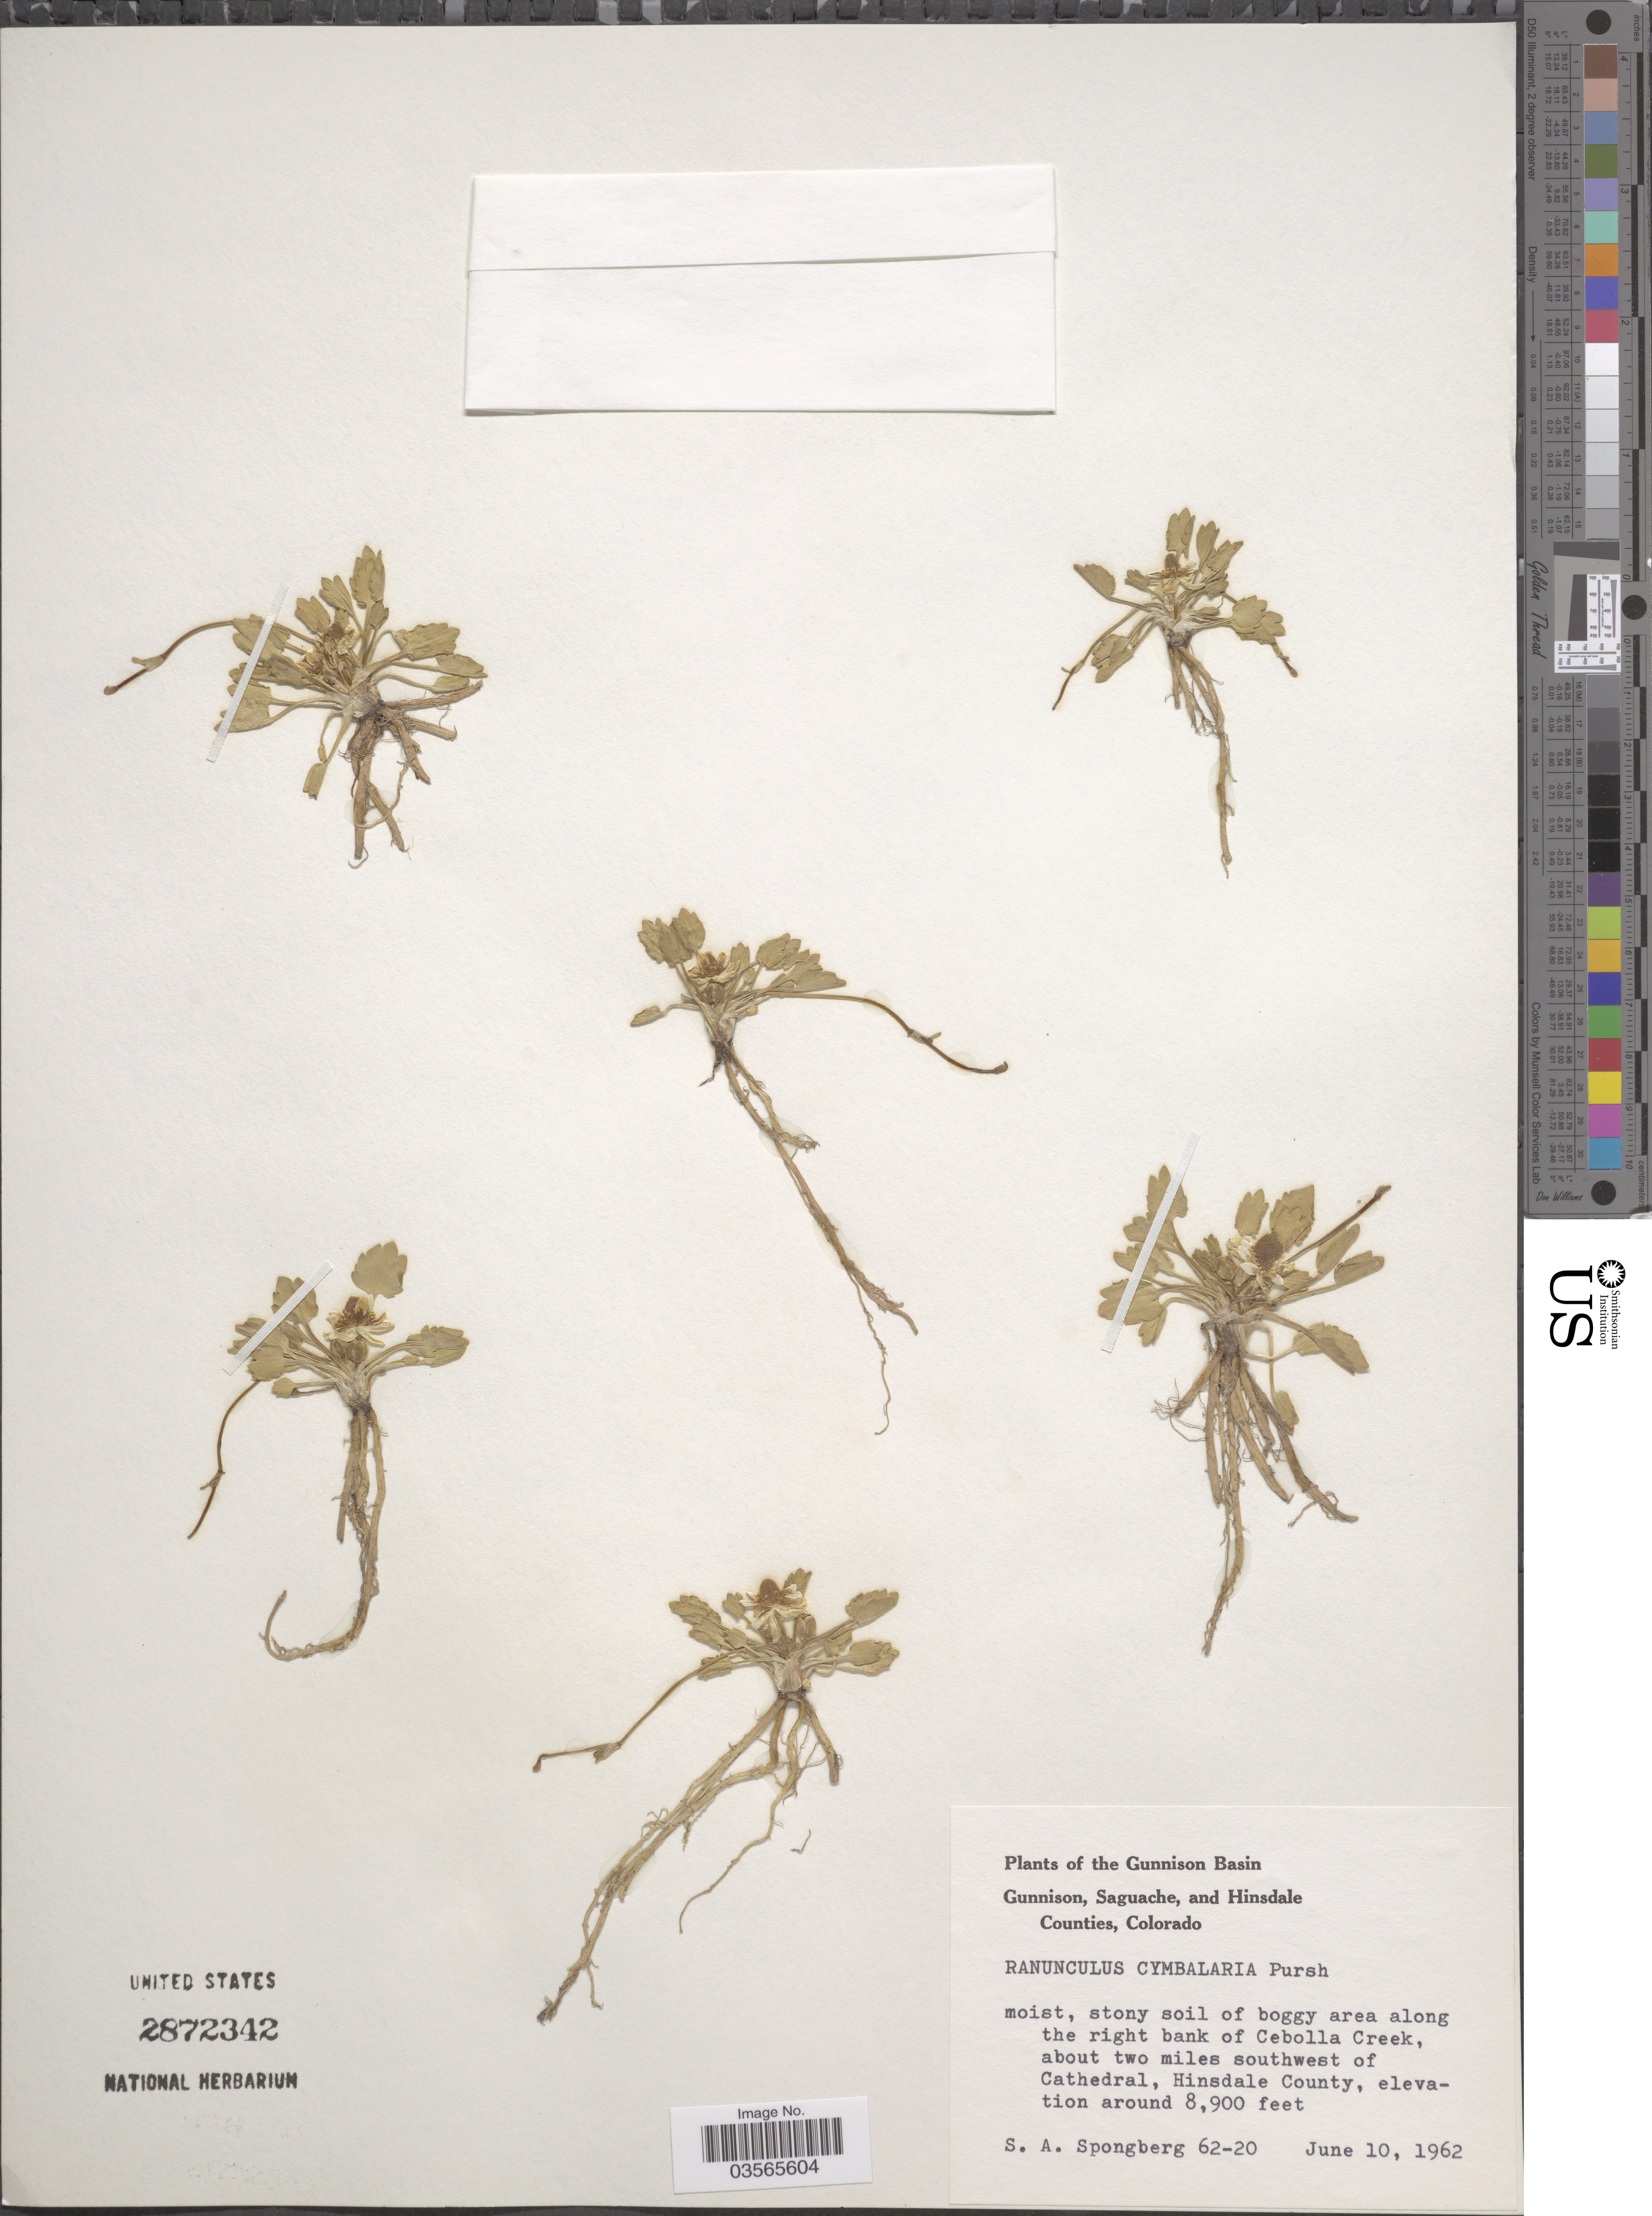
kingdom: Plantae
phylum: Tracheophyta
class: Magnoliopsida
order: Ranunculales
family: Ranunculaceae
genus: Halerpestes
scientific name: Halerpestes cymbalaria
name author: (Pursh) Greene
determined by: Strong, M. T., (US), Smithsonian Institution - National Museum of Natural History (UNITED STATES)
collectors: S. A.Spongberg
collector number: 62-20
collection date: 1962-06-10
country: United States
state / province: Colorado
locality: The Gunnison Basin. Moist, stony soil of boggy area along the right bank of Cebolla Creek, about two miles southwest of Cathedral, Hinsdale County.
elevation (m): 2713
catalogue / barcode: US 2872342